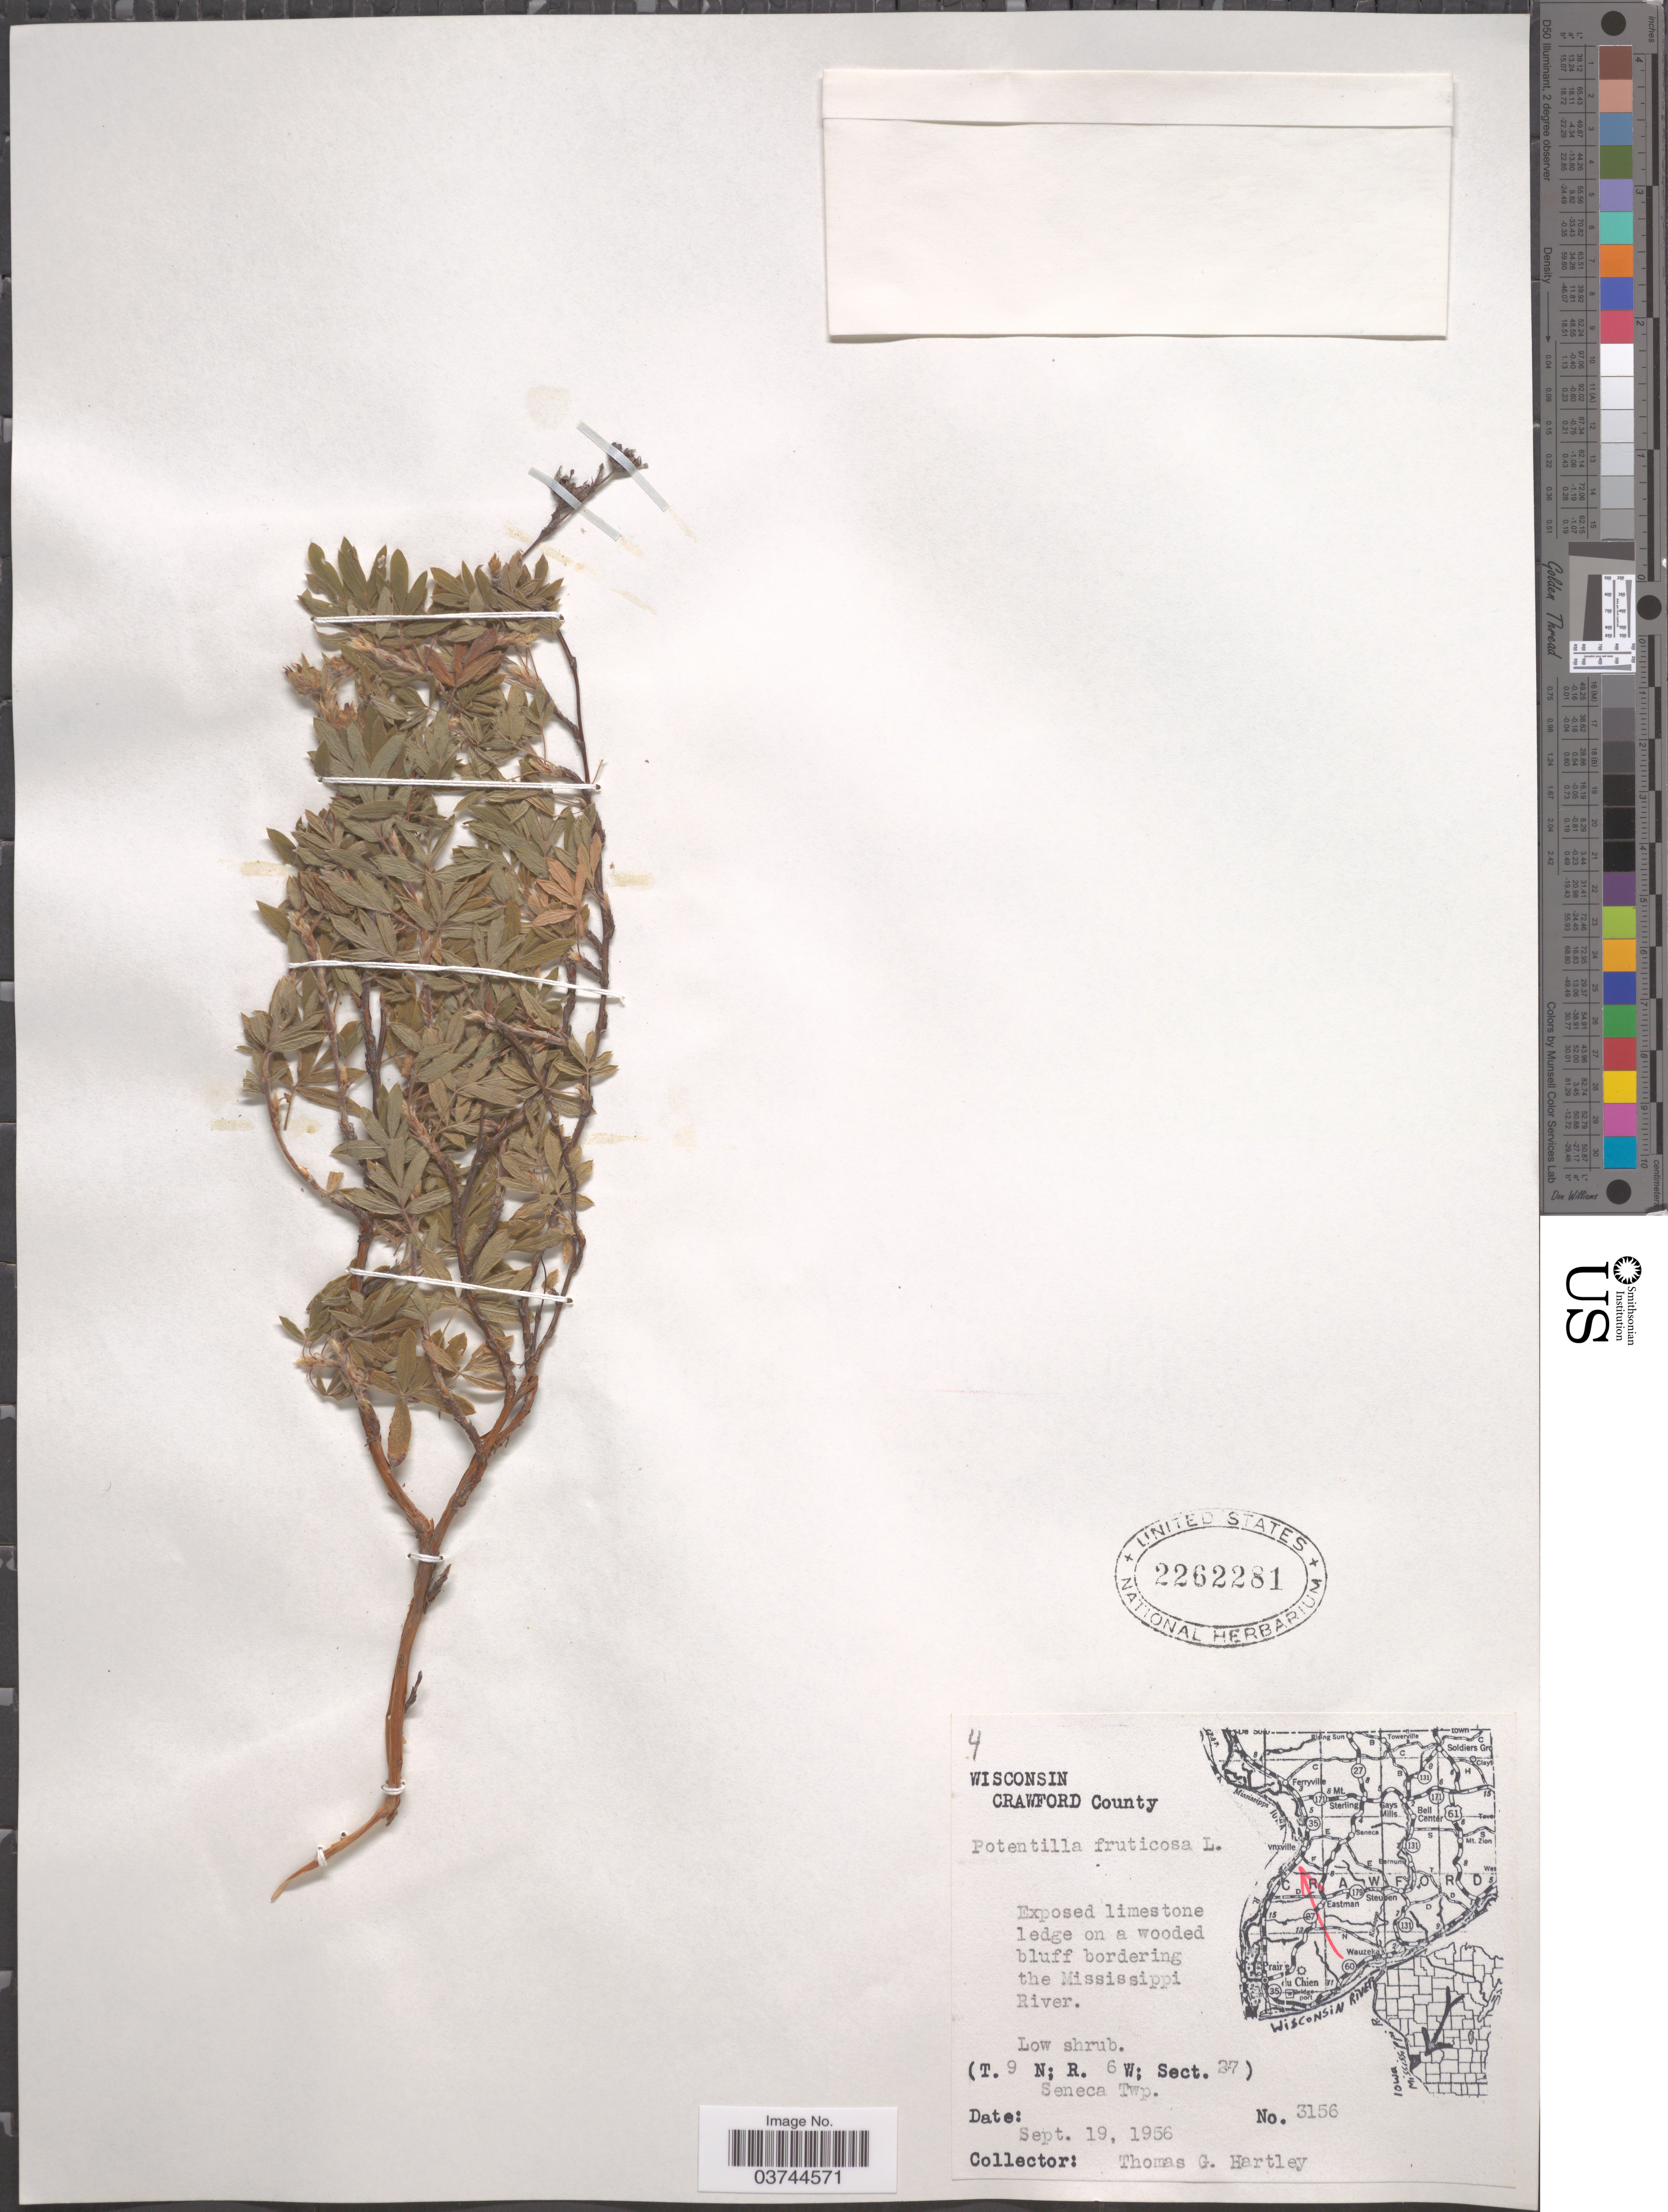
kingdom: Plantae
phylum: Tracheophyta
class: Magnoliopsida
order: Rosales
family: Rosaceae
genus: Dasiphora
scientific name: Dasiphora fruticosa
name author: (L.) Rydb.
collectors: T. G. Hartley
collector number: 3156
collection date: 1956-09-19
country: United States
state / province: Wisconsin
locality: Crawford County. On a wooded bluff bordering the Mississippi River. (T. 9 N; R. 6W; Sect. 37) Seneca Twp.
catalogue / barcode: US 2262281